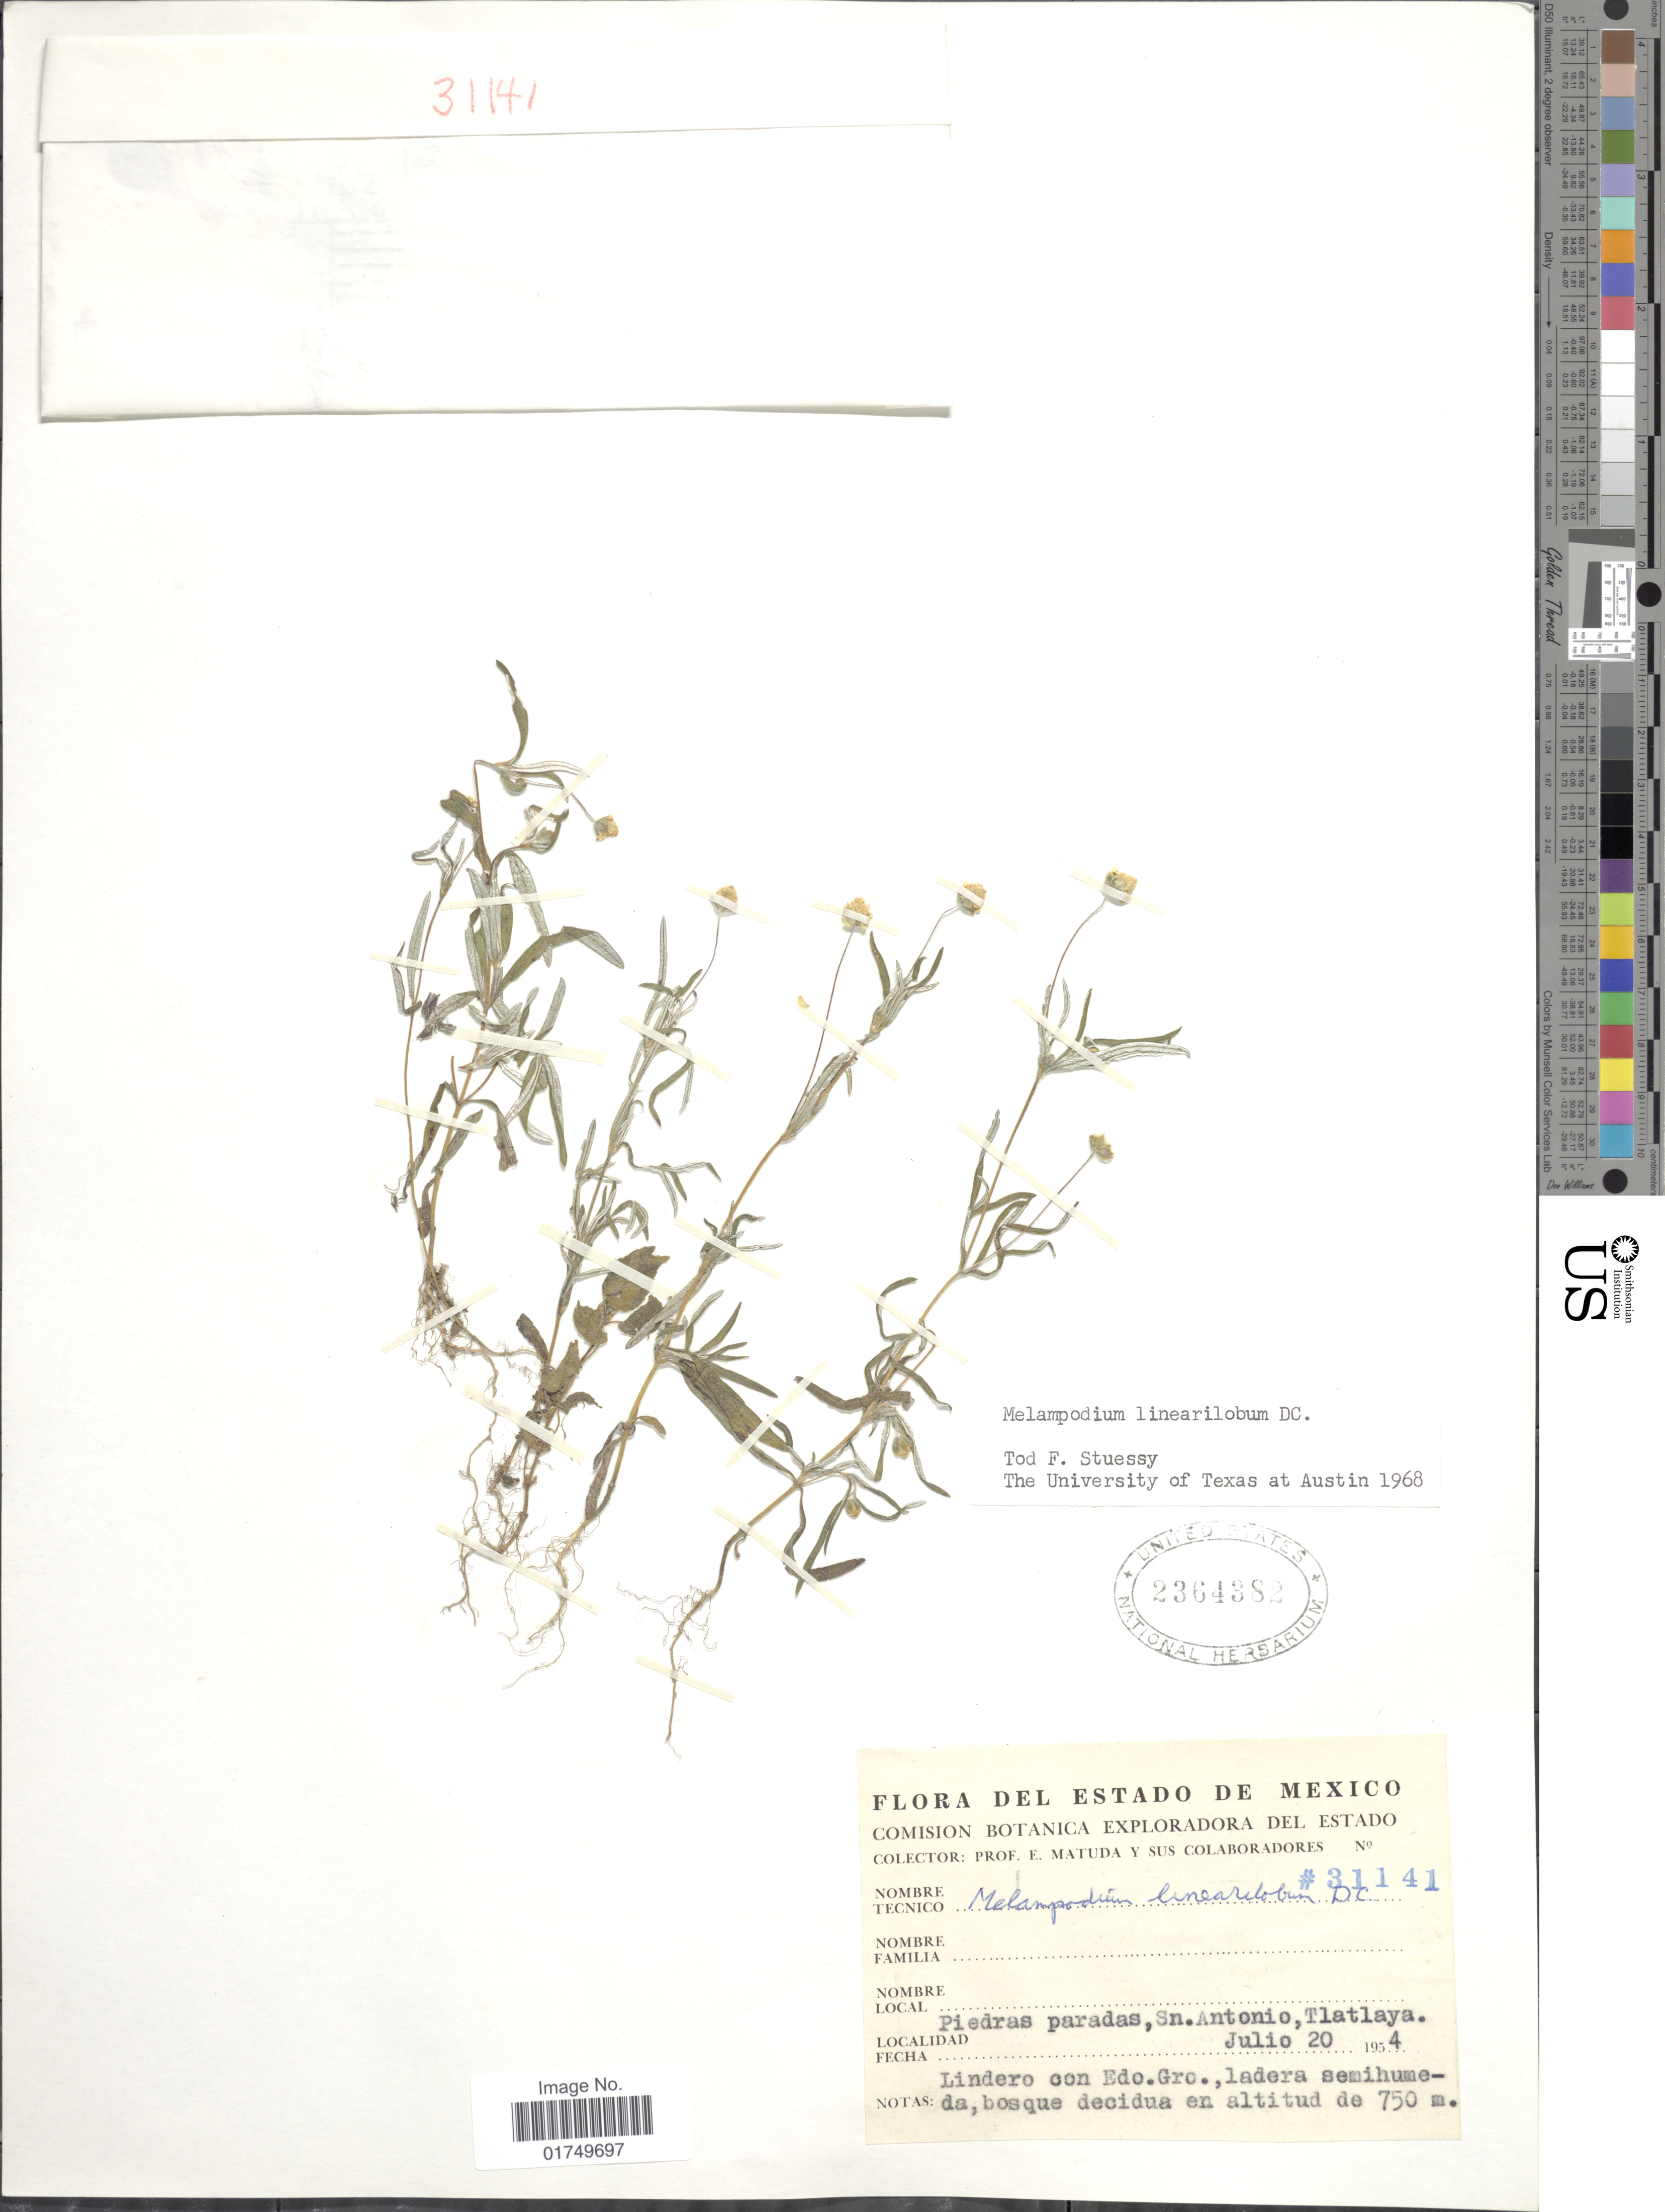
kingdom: Plantae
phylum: Tracheophyta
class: Magnoliopsida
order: Asterales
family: Asteraceae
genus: Melampodium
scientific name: Melampodium linearilobum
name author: DC.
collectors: E. Matuda & et al.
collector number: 31141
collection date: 1954-07-20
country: Mexico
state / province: México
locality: Piedras paradas, Sn. Antonio, Tlatlaya. Lindero con Edo. Gro. [unsure placement]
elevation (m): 750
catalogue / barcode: US 2364382